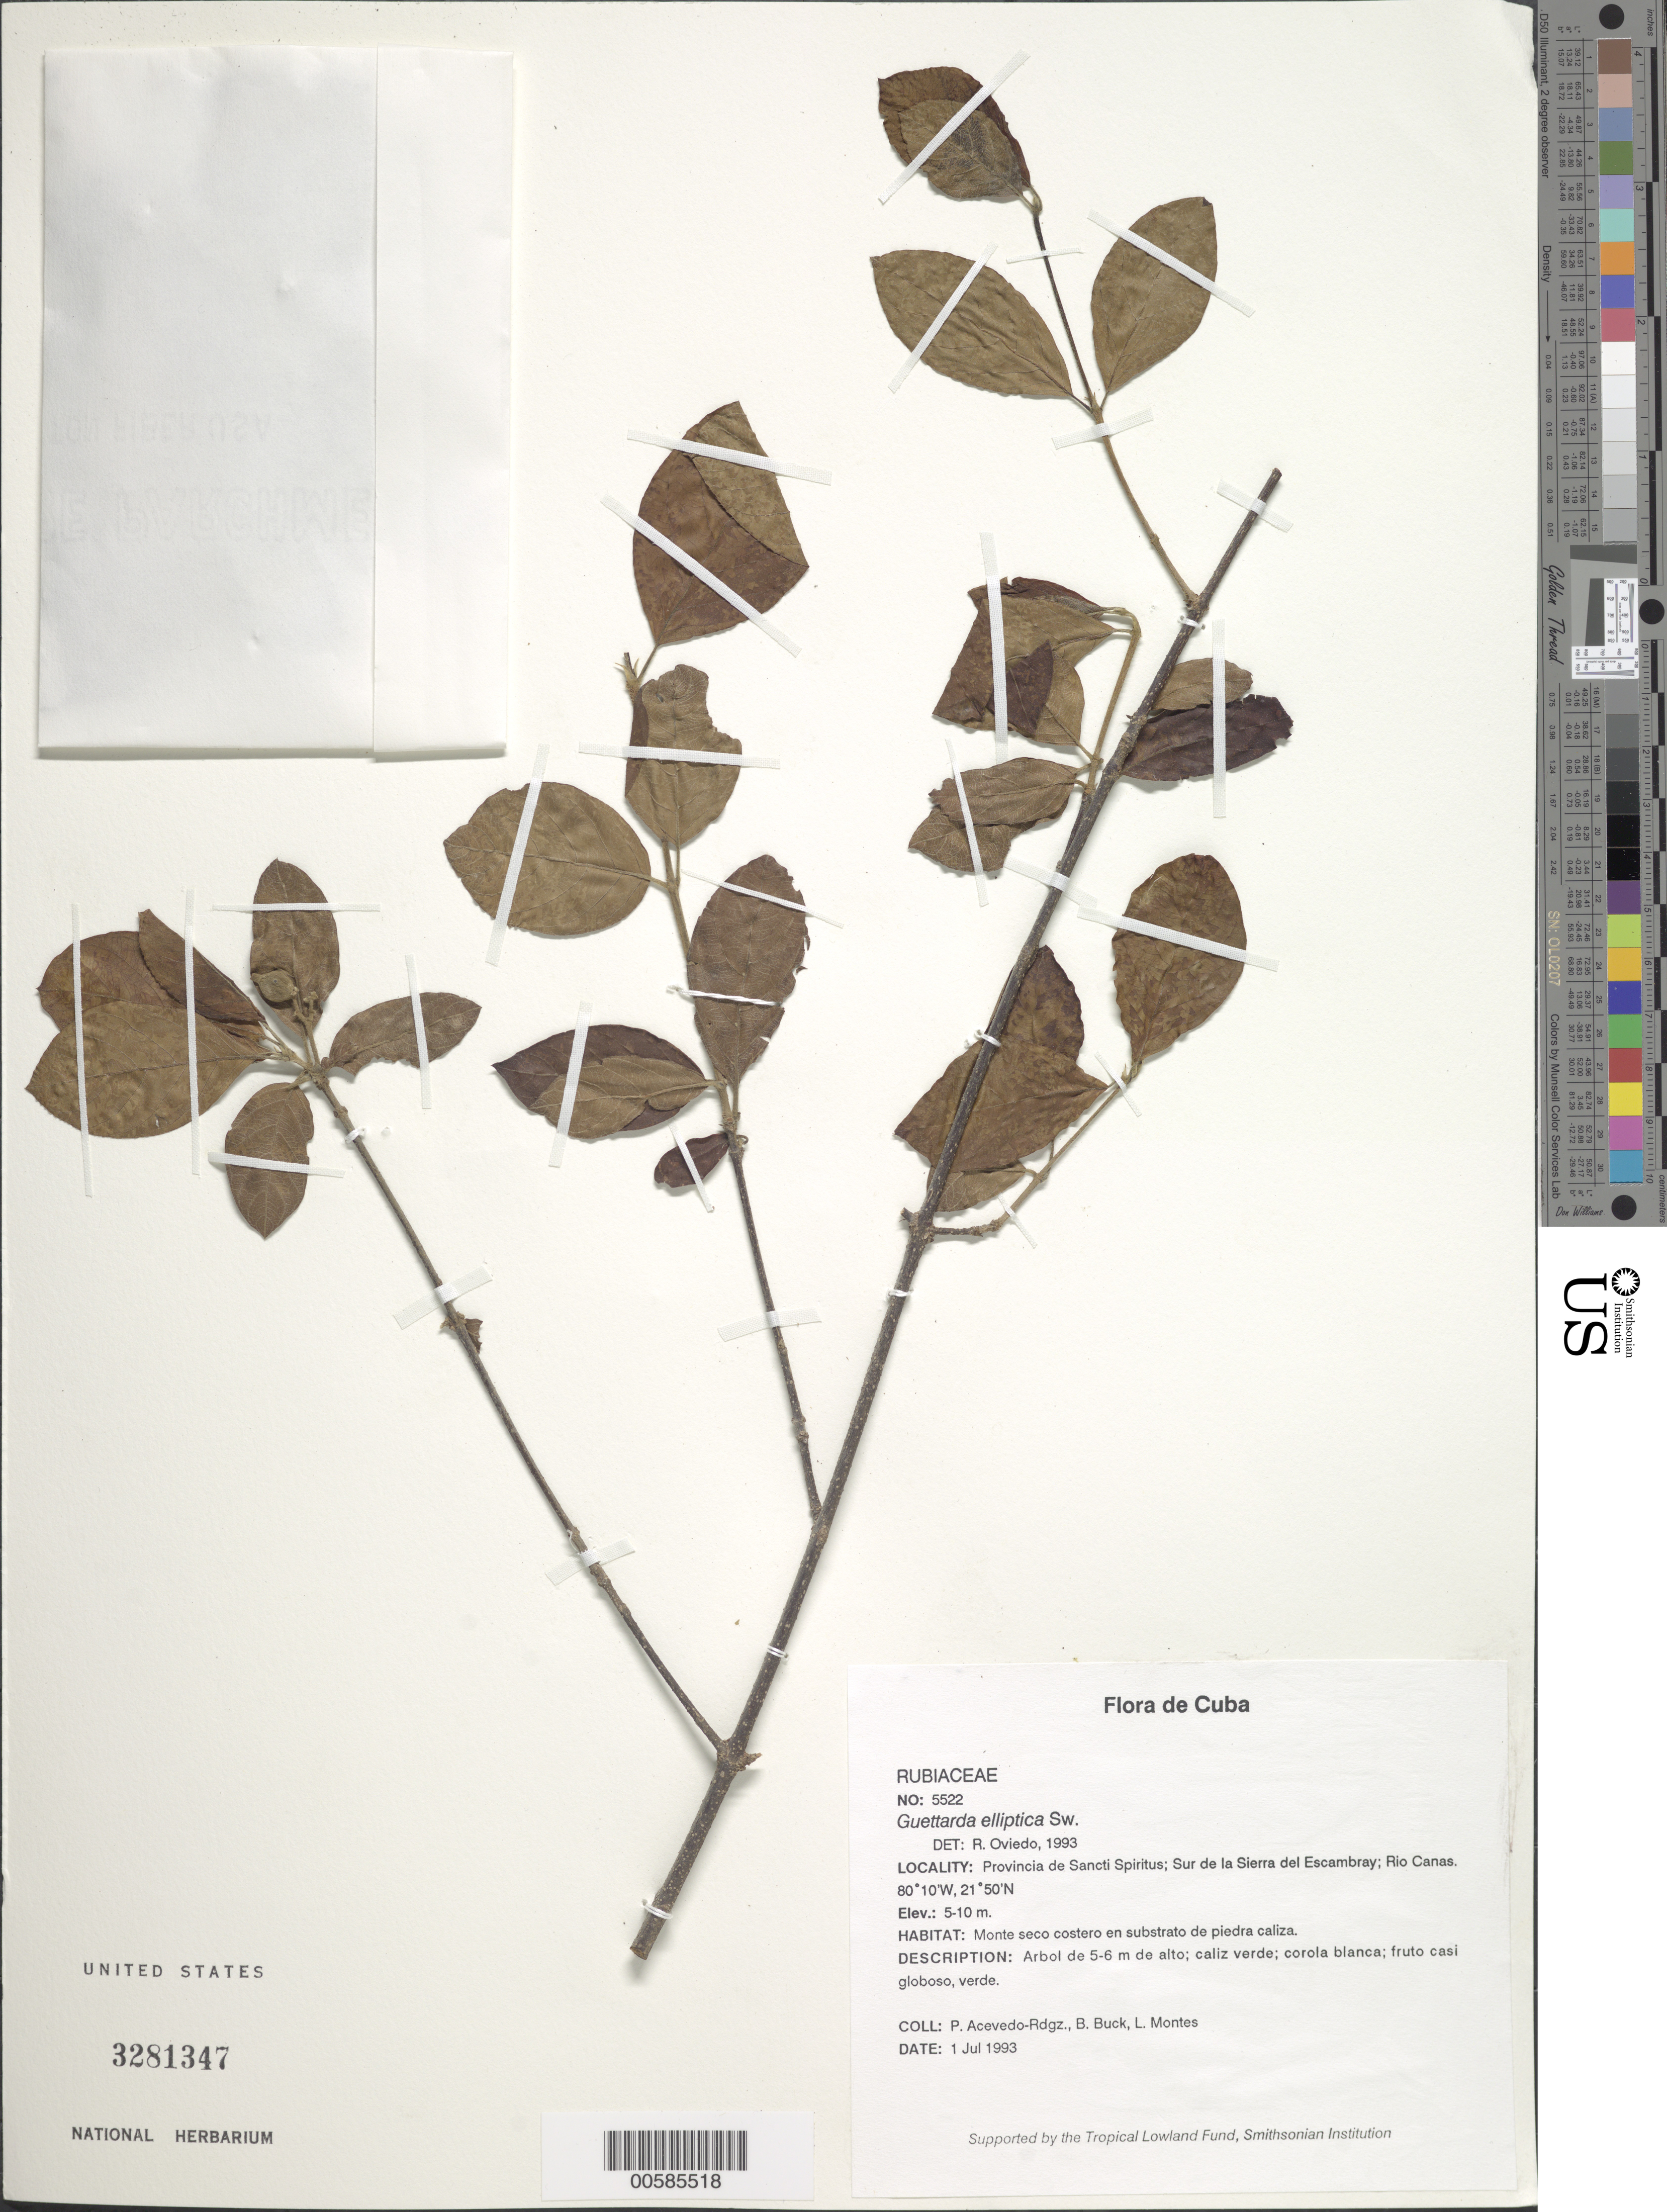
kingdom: Plantae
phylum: Tracheophyta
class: Magnoliopsida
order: Gentianales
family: Rubiaceae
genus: Guettarda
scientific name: Guettarda elliptica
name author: Sw.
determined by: Oviedo, R.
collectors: P. Acevedo-Rodr., B. Buck & L. Montes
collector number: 5522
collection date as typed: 01 Jul 1993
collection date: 1993-07-01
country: Cuba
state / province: Sancti Spiritus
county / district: Municipio de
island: Cuba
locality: Sur de la Sierra del Escambray; Río Canas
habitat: Monte seco costero en substrato de piedra caliza.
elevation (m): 5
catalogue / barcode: US 3281347